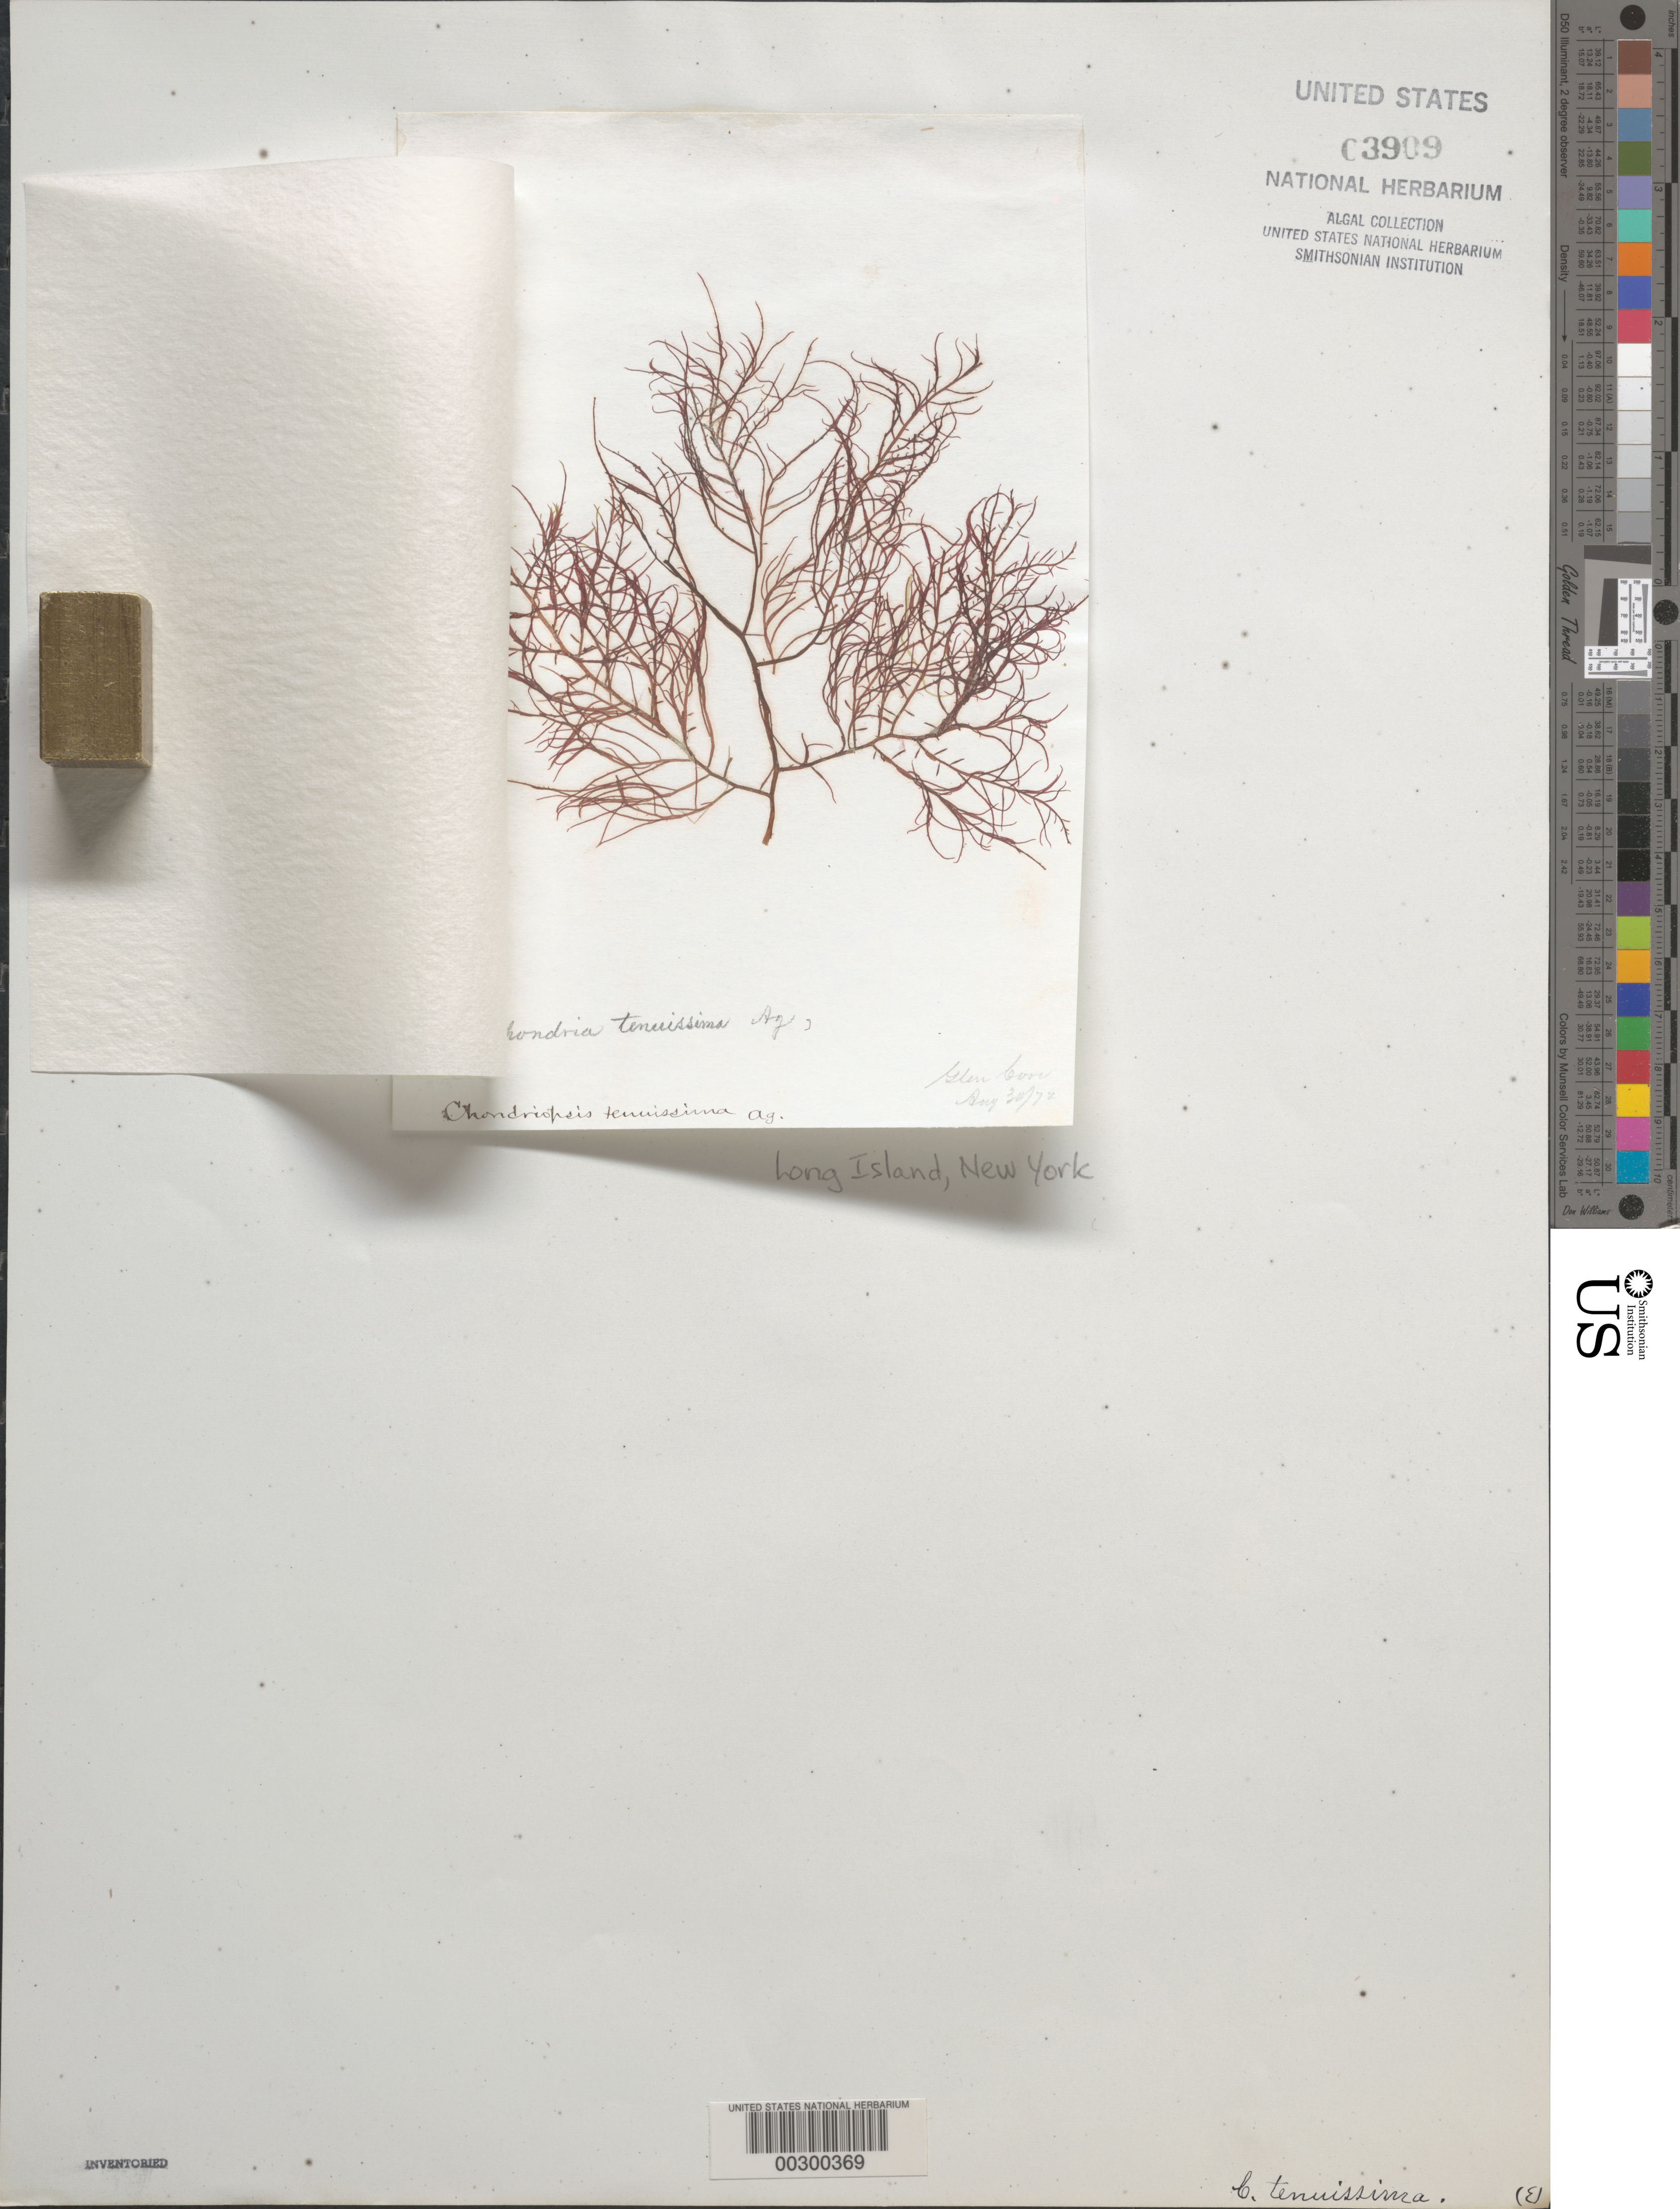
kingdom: Plantae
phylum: Rhodophyta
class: Florideophyceae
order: Ceramiales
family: Rhodomelaceae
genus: Chondria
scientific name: Chondria capillaris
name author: M.J. Wynne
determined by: Algae name updating Project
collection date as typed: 30 Aug 1872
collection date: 1872-08-30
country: United States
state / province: New York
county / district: Nassau County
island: Long Island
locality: Glen Cove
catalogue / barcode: US 3909